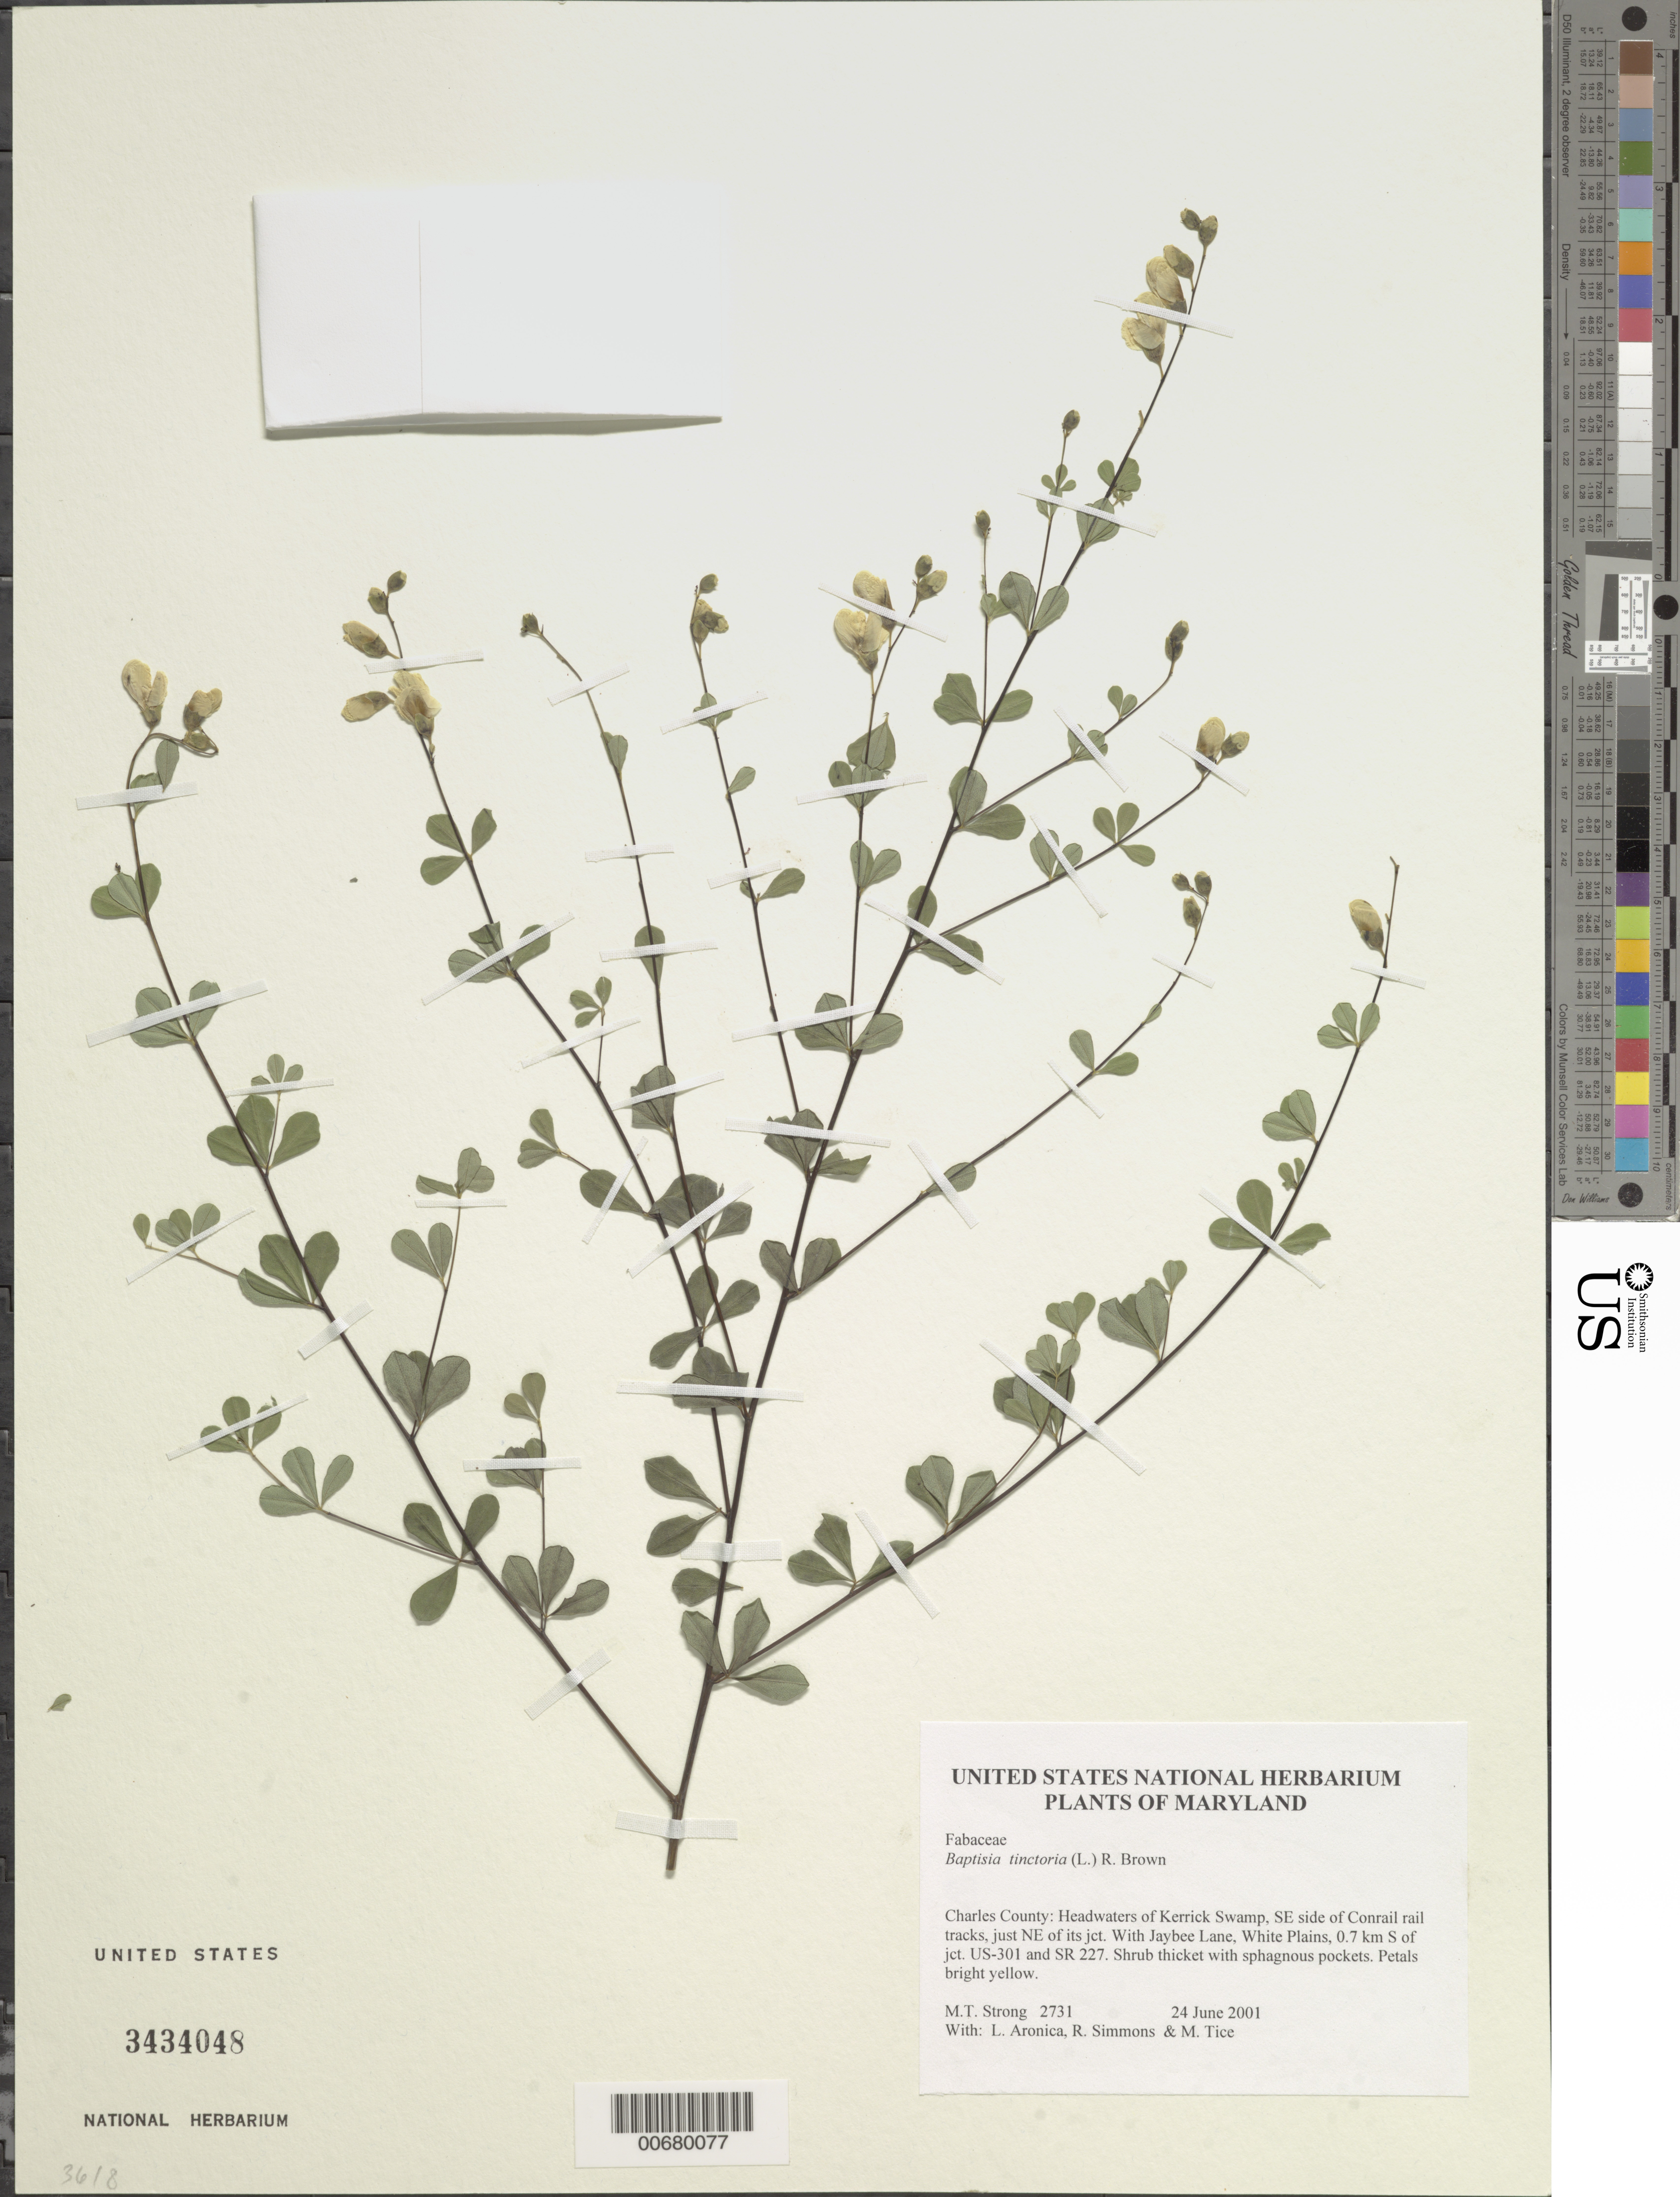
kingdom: Plantae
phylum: Tracheophyta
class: Magnoliopsida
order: Fabales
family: Fabaceae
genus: Baptisia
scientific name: Baptisia tinctoria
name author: (L.) R. Br.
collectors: M. T. Strong, L. Aronica, R. Simmons & M. Tice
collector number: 2731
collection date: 2001-06-24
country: United States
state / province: Maryland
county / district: Charles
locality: Charles County: Headwaters of Kerrick Swamp, SE side of Conrail rail tracks, just NE of its jct. With Jaybee, White Plains, 0.7 km S of jct US-301 and Sr 227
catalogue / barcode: US 3434048